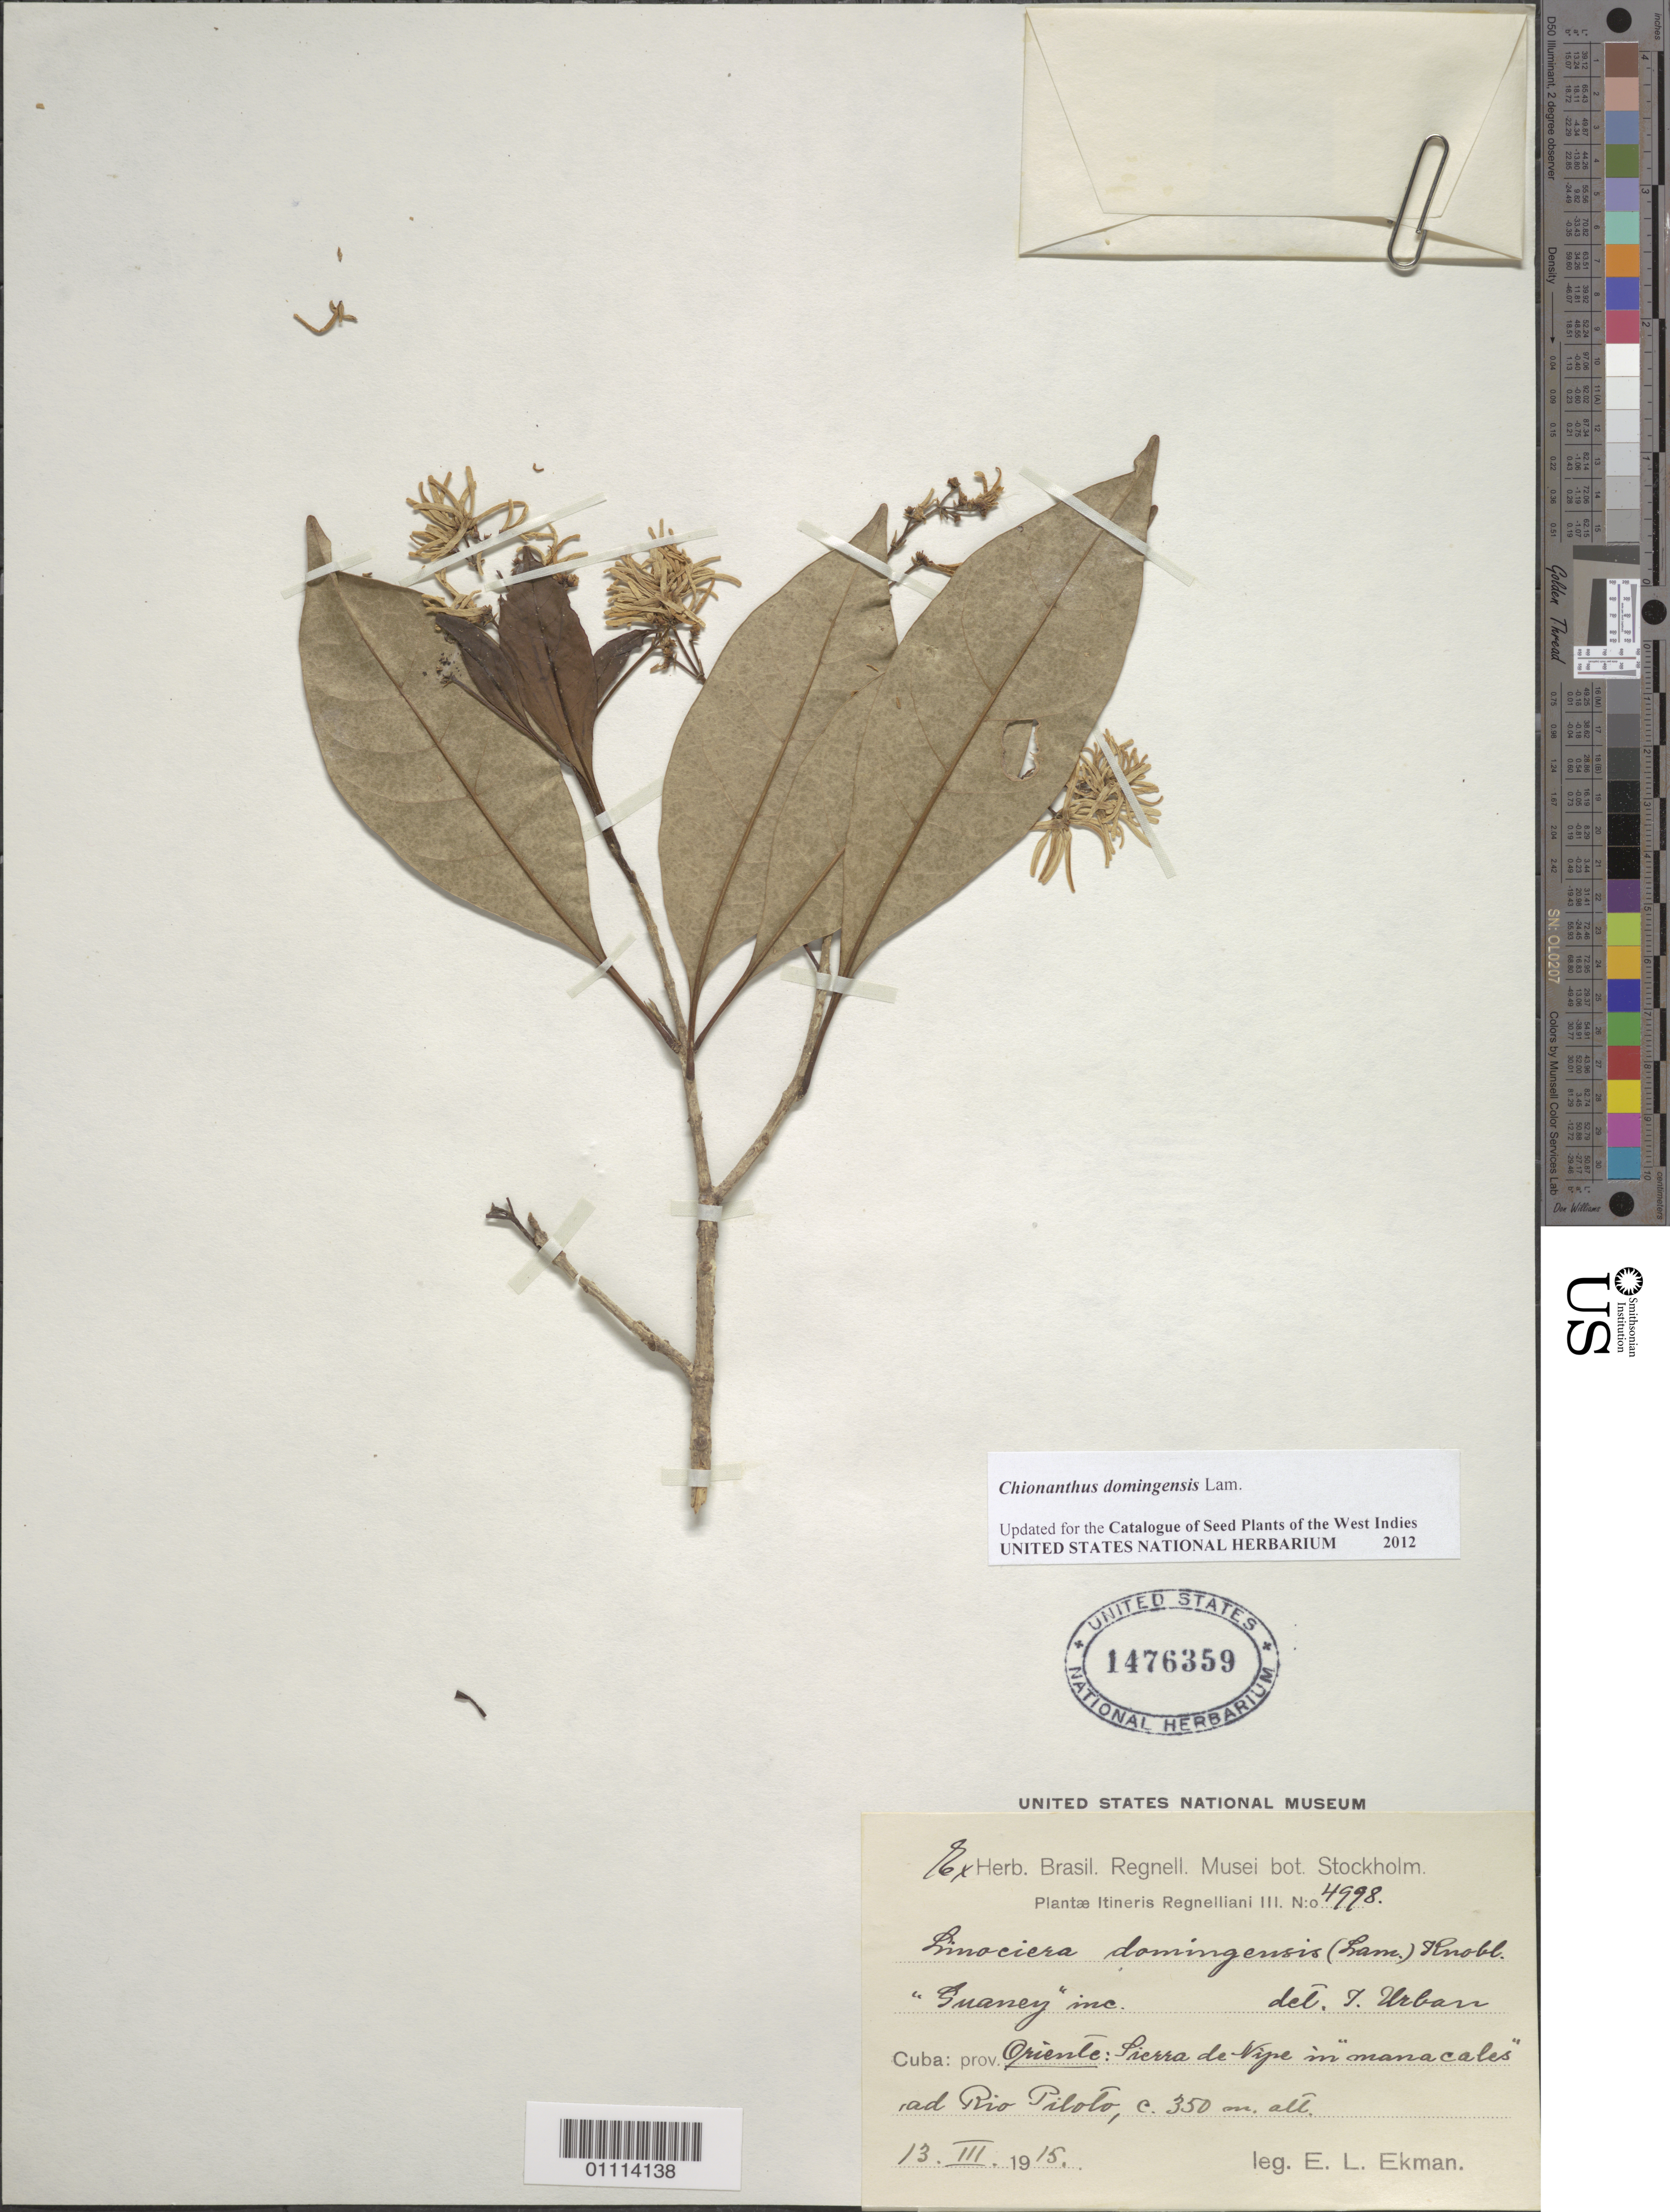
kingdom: Plantae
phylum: Tracheophyta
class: Magnoliopsida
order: Lamiales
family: Oleaceae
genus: Linociera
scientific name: Linociera domingensis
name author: (Lam.) Knobl.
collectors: E. L. Ekman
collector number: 4998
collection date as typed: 13 Mar 1915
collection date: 1915-03-13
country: Cuba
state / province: Holguín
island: Cuba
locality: Oriente: Sierra de Nipe in "manacales," ad Rio Pibolo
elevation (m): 350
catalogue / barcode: US 1476359